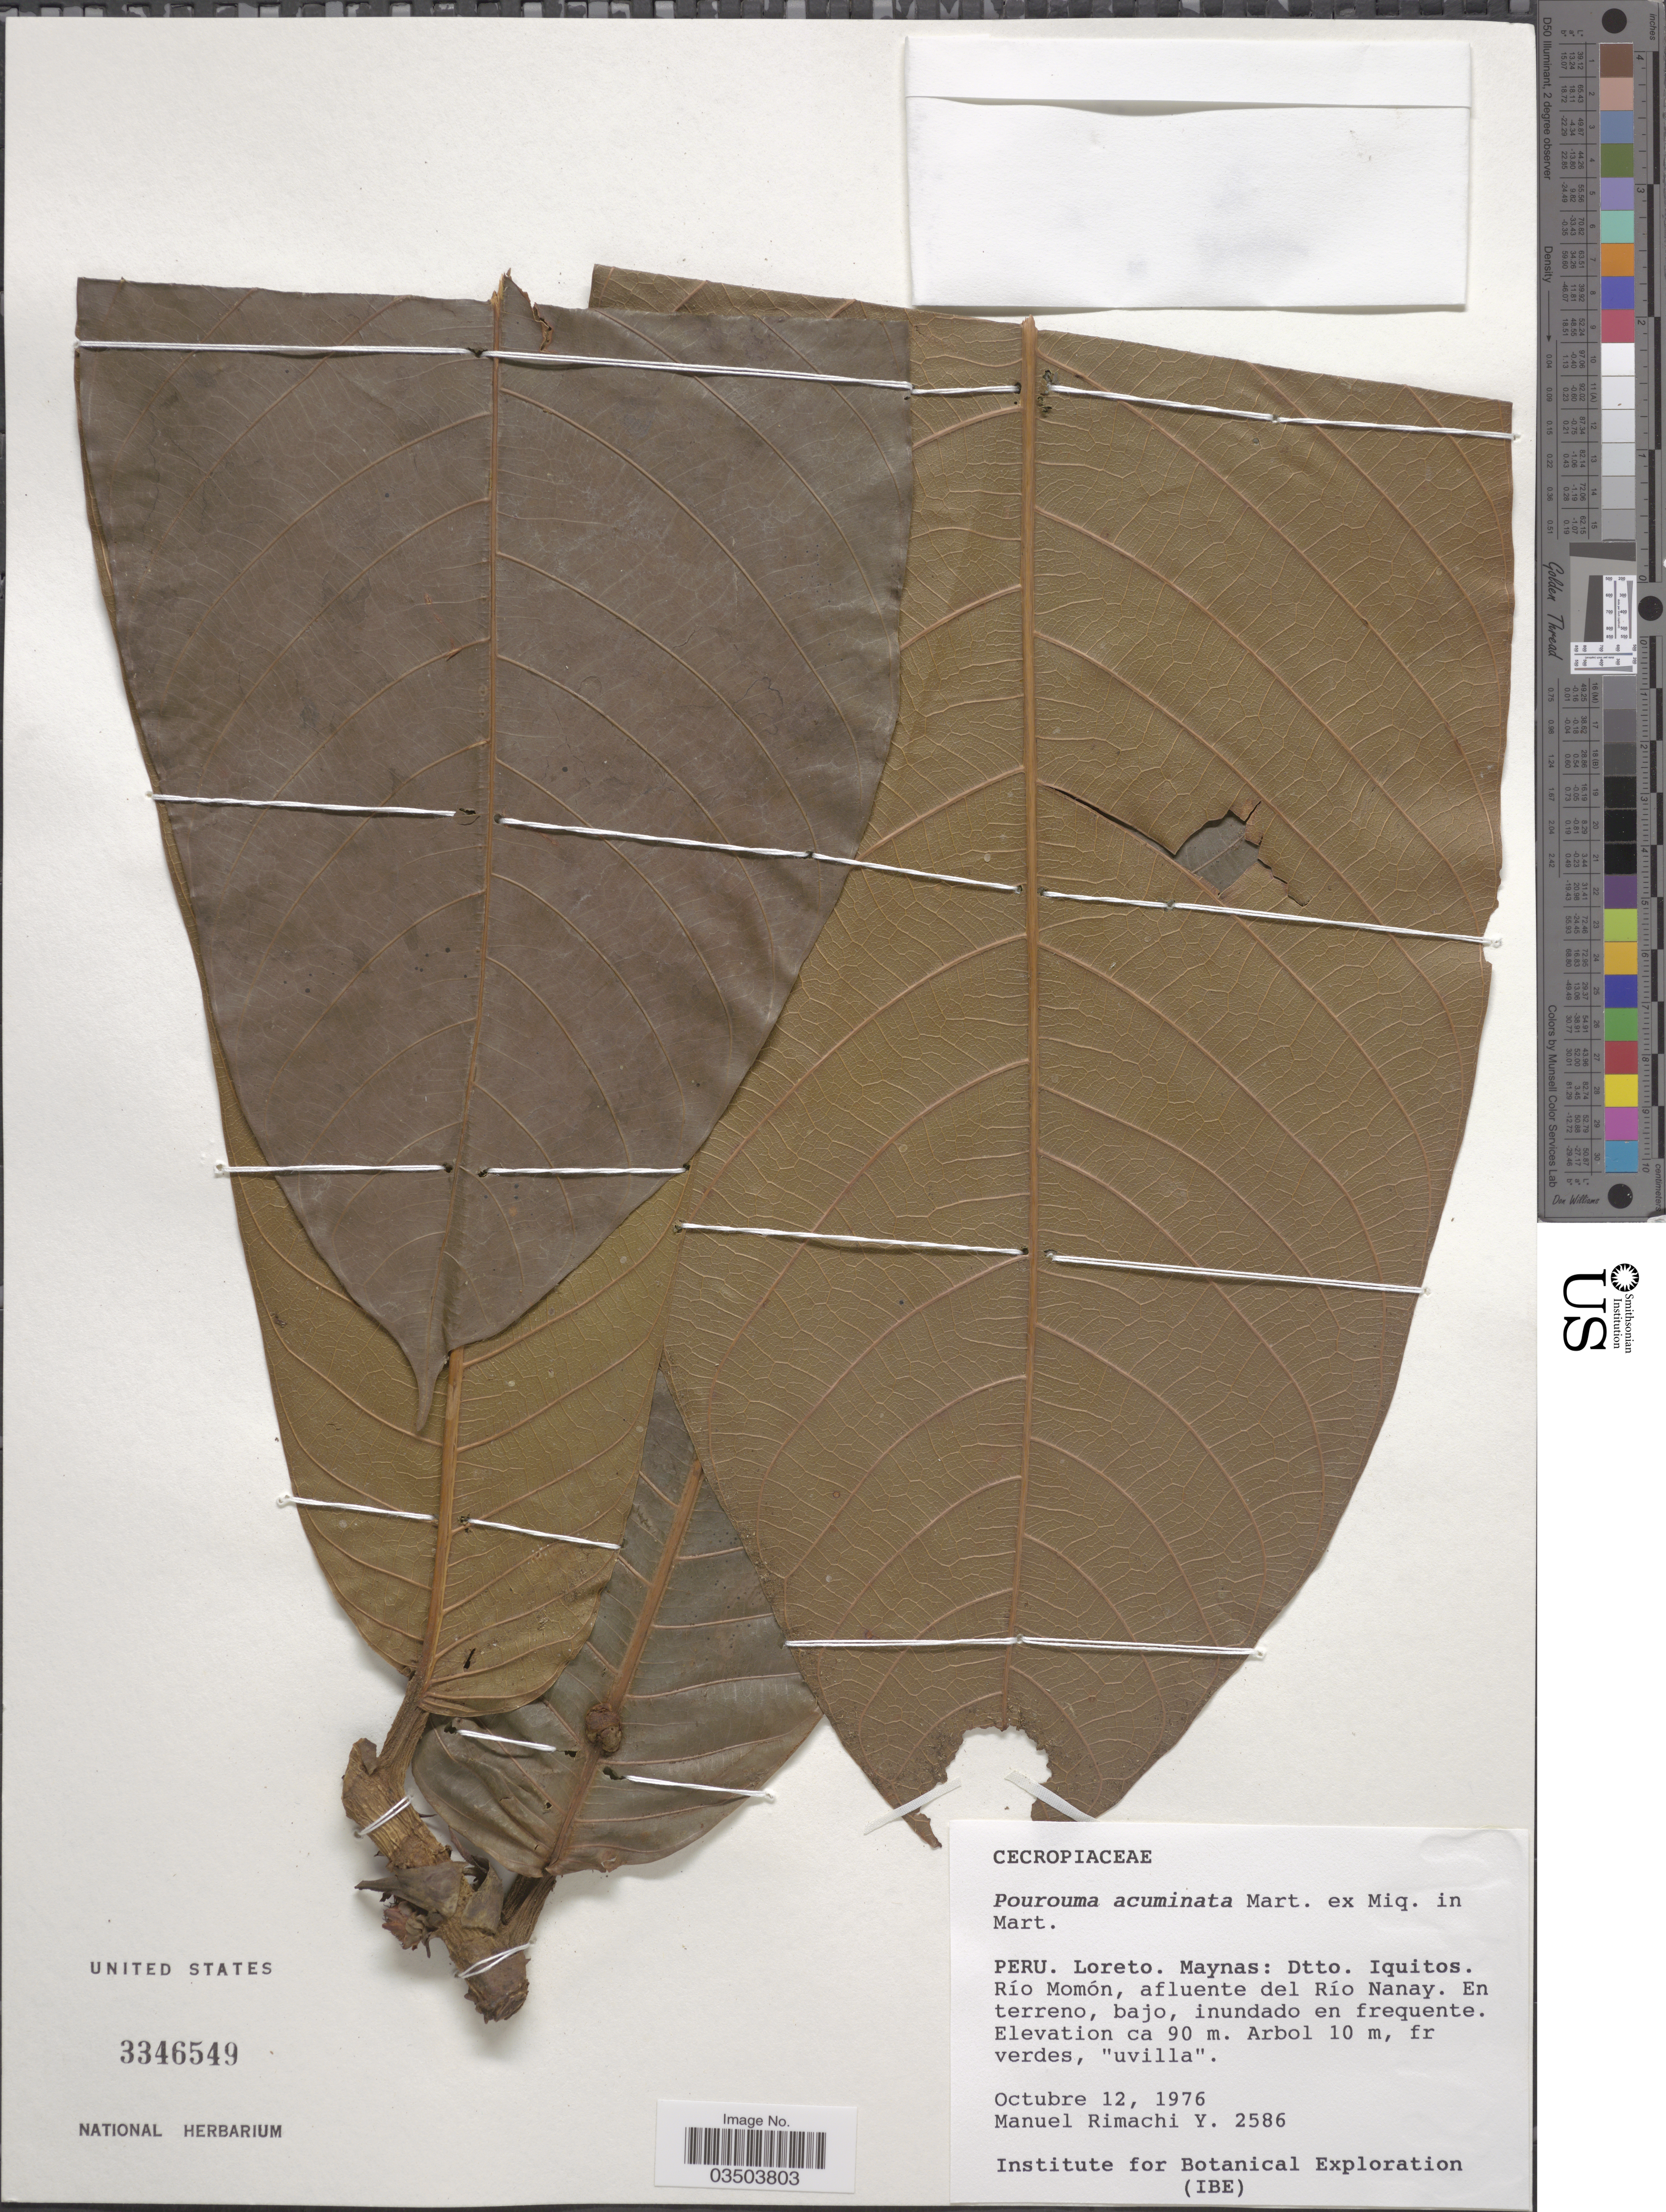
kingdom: Plantae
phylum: Tracheophyta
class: Magnoliopsida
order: Rosales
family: Urticaceae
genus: Pourouma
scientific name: Pourouma acuminata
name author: Mart. ex Miq.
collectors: M. Rimachi Y.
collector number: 2586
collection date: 1976-10-12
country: Peru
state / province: Loreto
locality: Maynas: Dtto. Iquitos. Río Momón, afluente del Río Nanay.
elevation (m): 90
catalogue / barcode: US 3346549